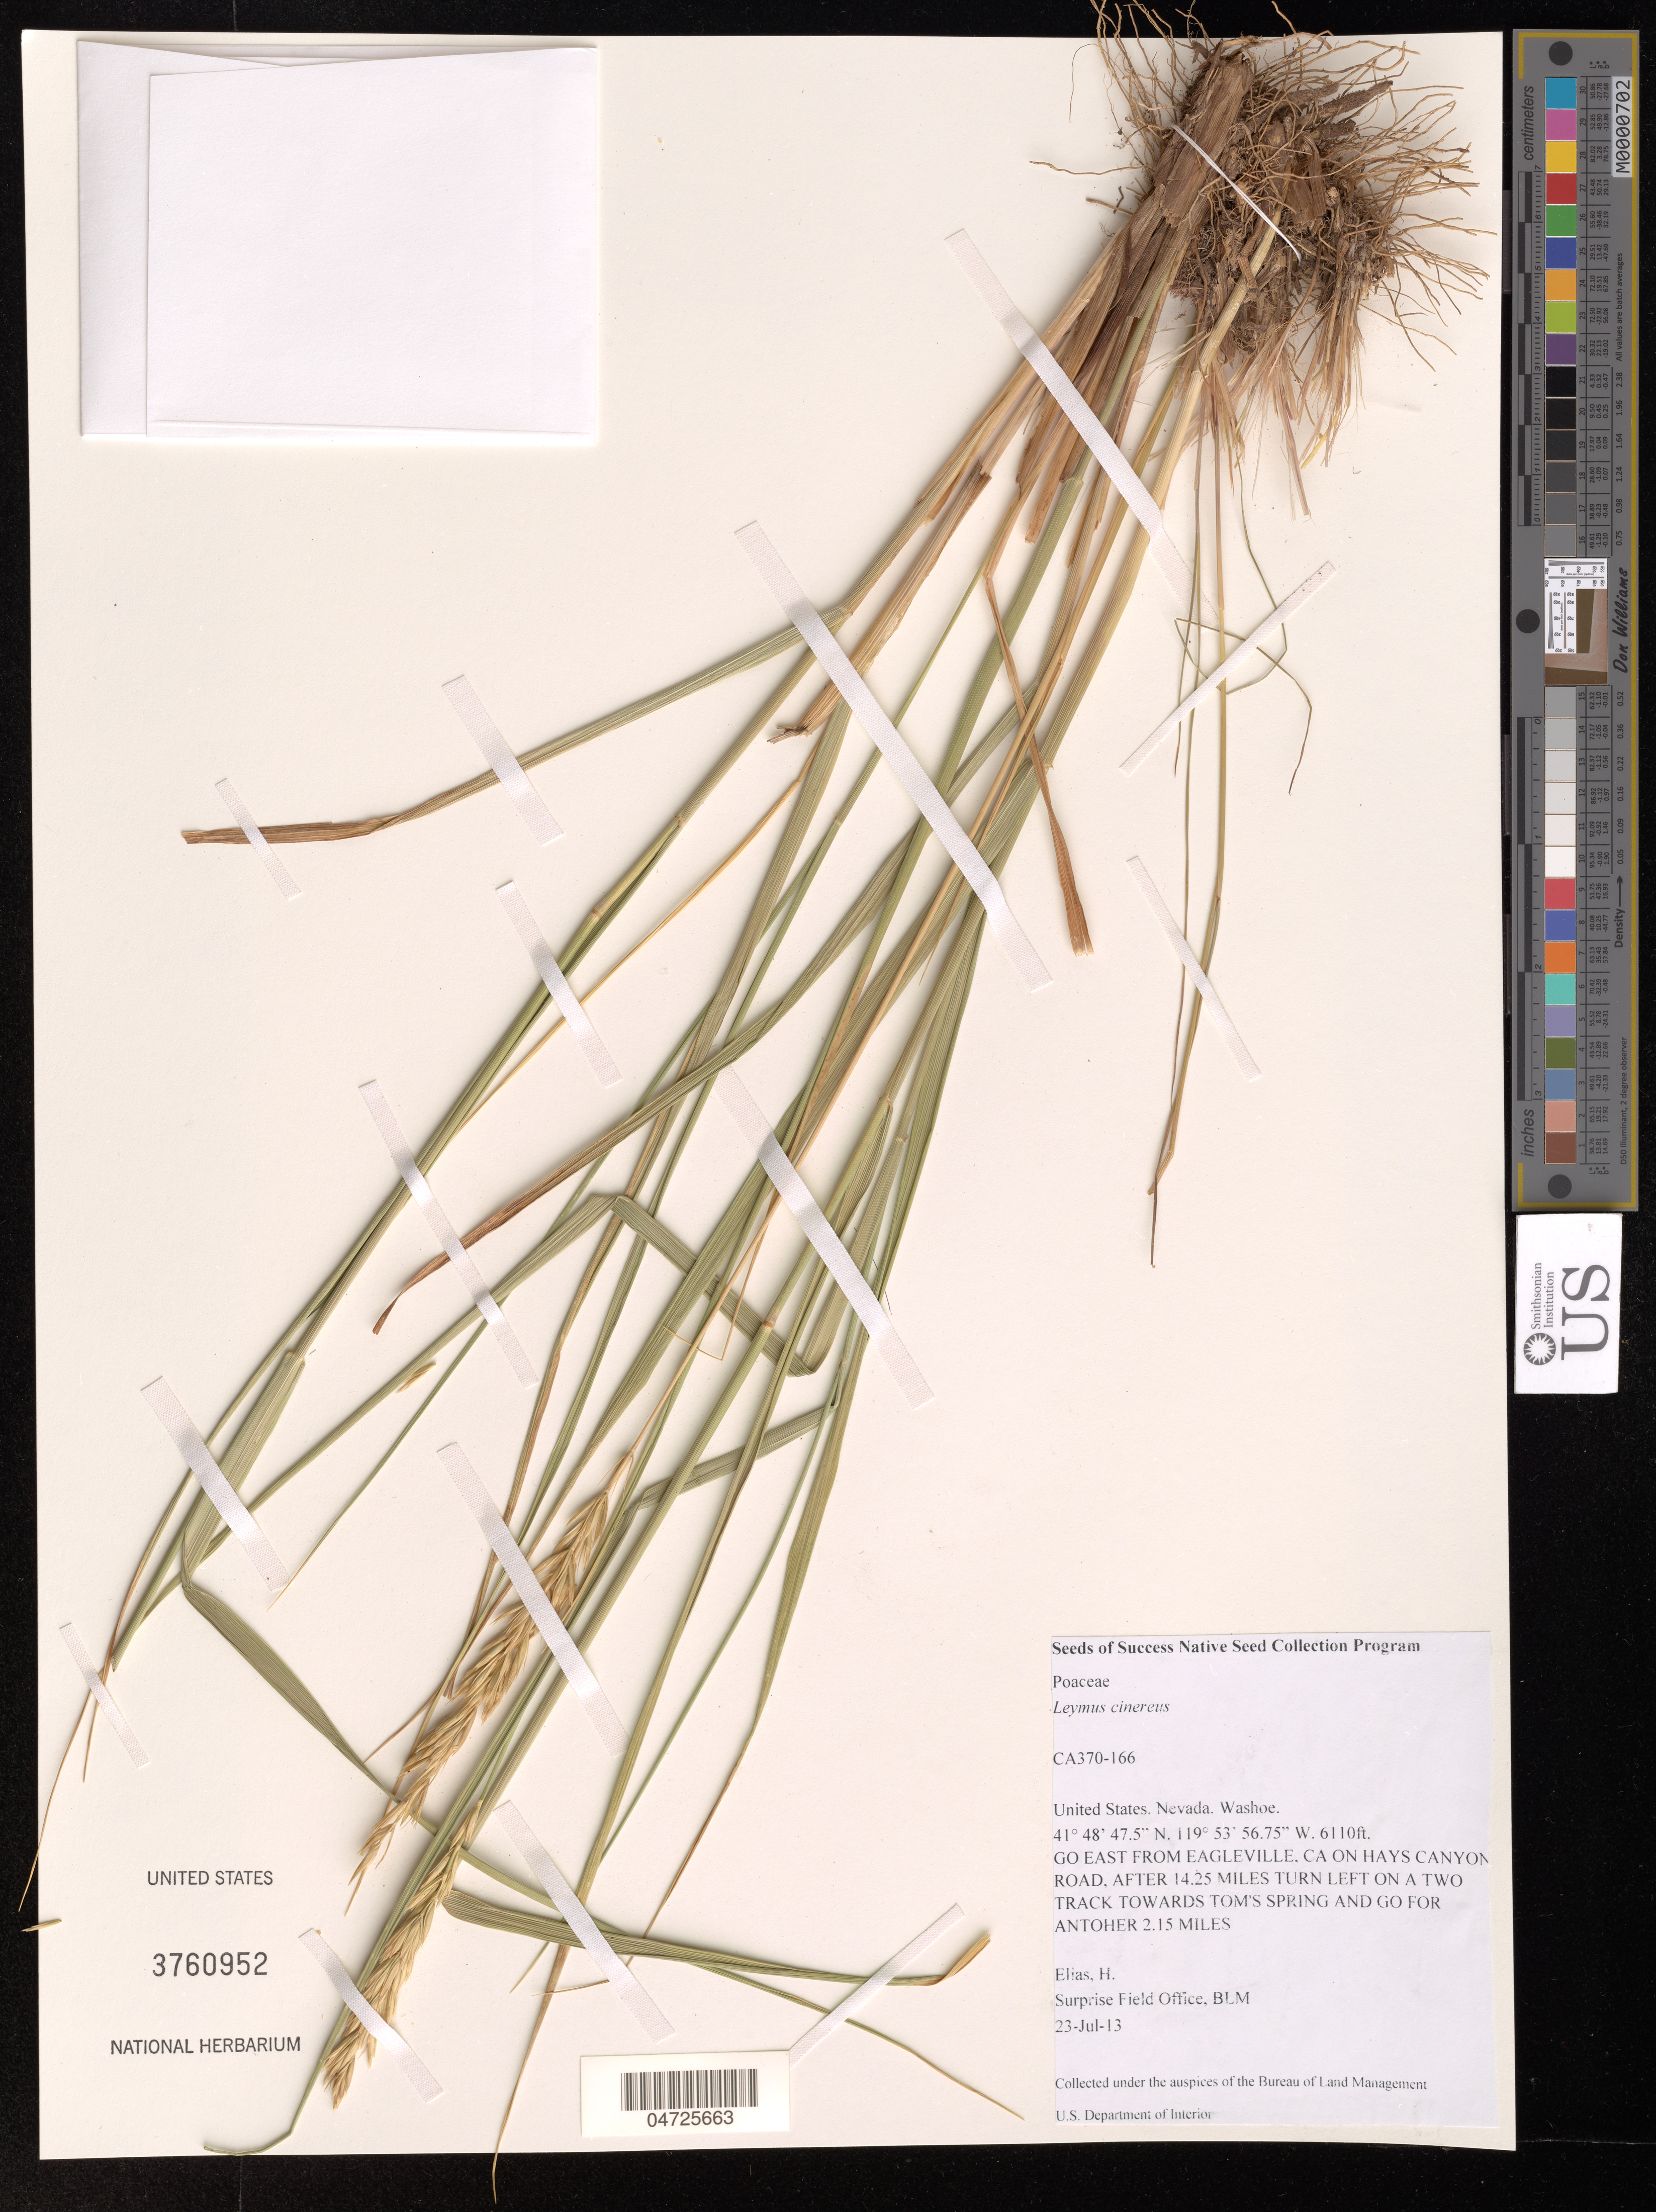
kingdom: Plantae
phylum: Tracheophyta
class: Liliopsida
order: Poales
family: Poaceae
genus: Leymus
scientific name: Leymus cinereus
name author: (Scribn. & Merr.) Á. Löve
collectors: H. Elias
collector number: CA370-166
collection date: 2013-07-23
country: United States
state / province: Nevada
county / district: Washoe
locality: Washoe. Go East from Eagleville. Ca on Hays Canyon road, after 14.25 miles turn left on a Two Track towards Tom's Spring and go for antoher 2.15 miles.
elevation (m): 1862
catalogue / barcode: US 3760952